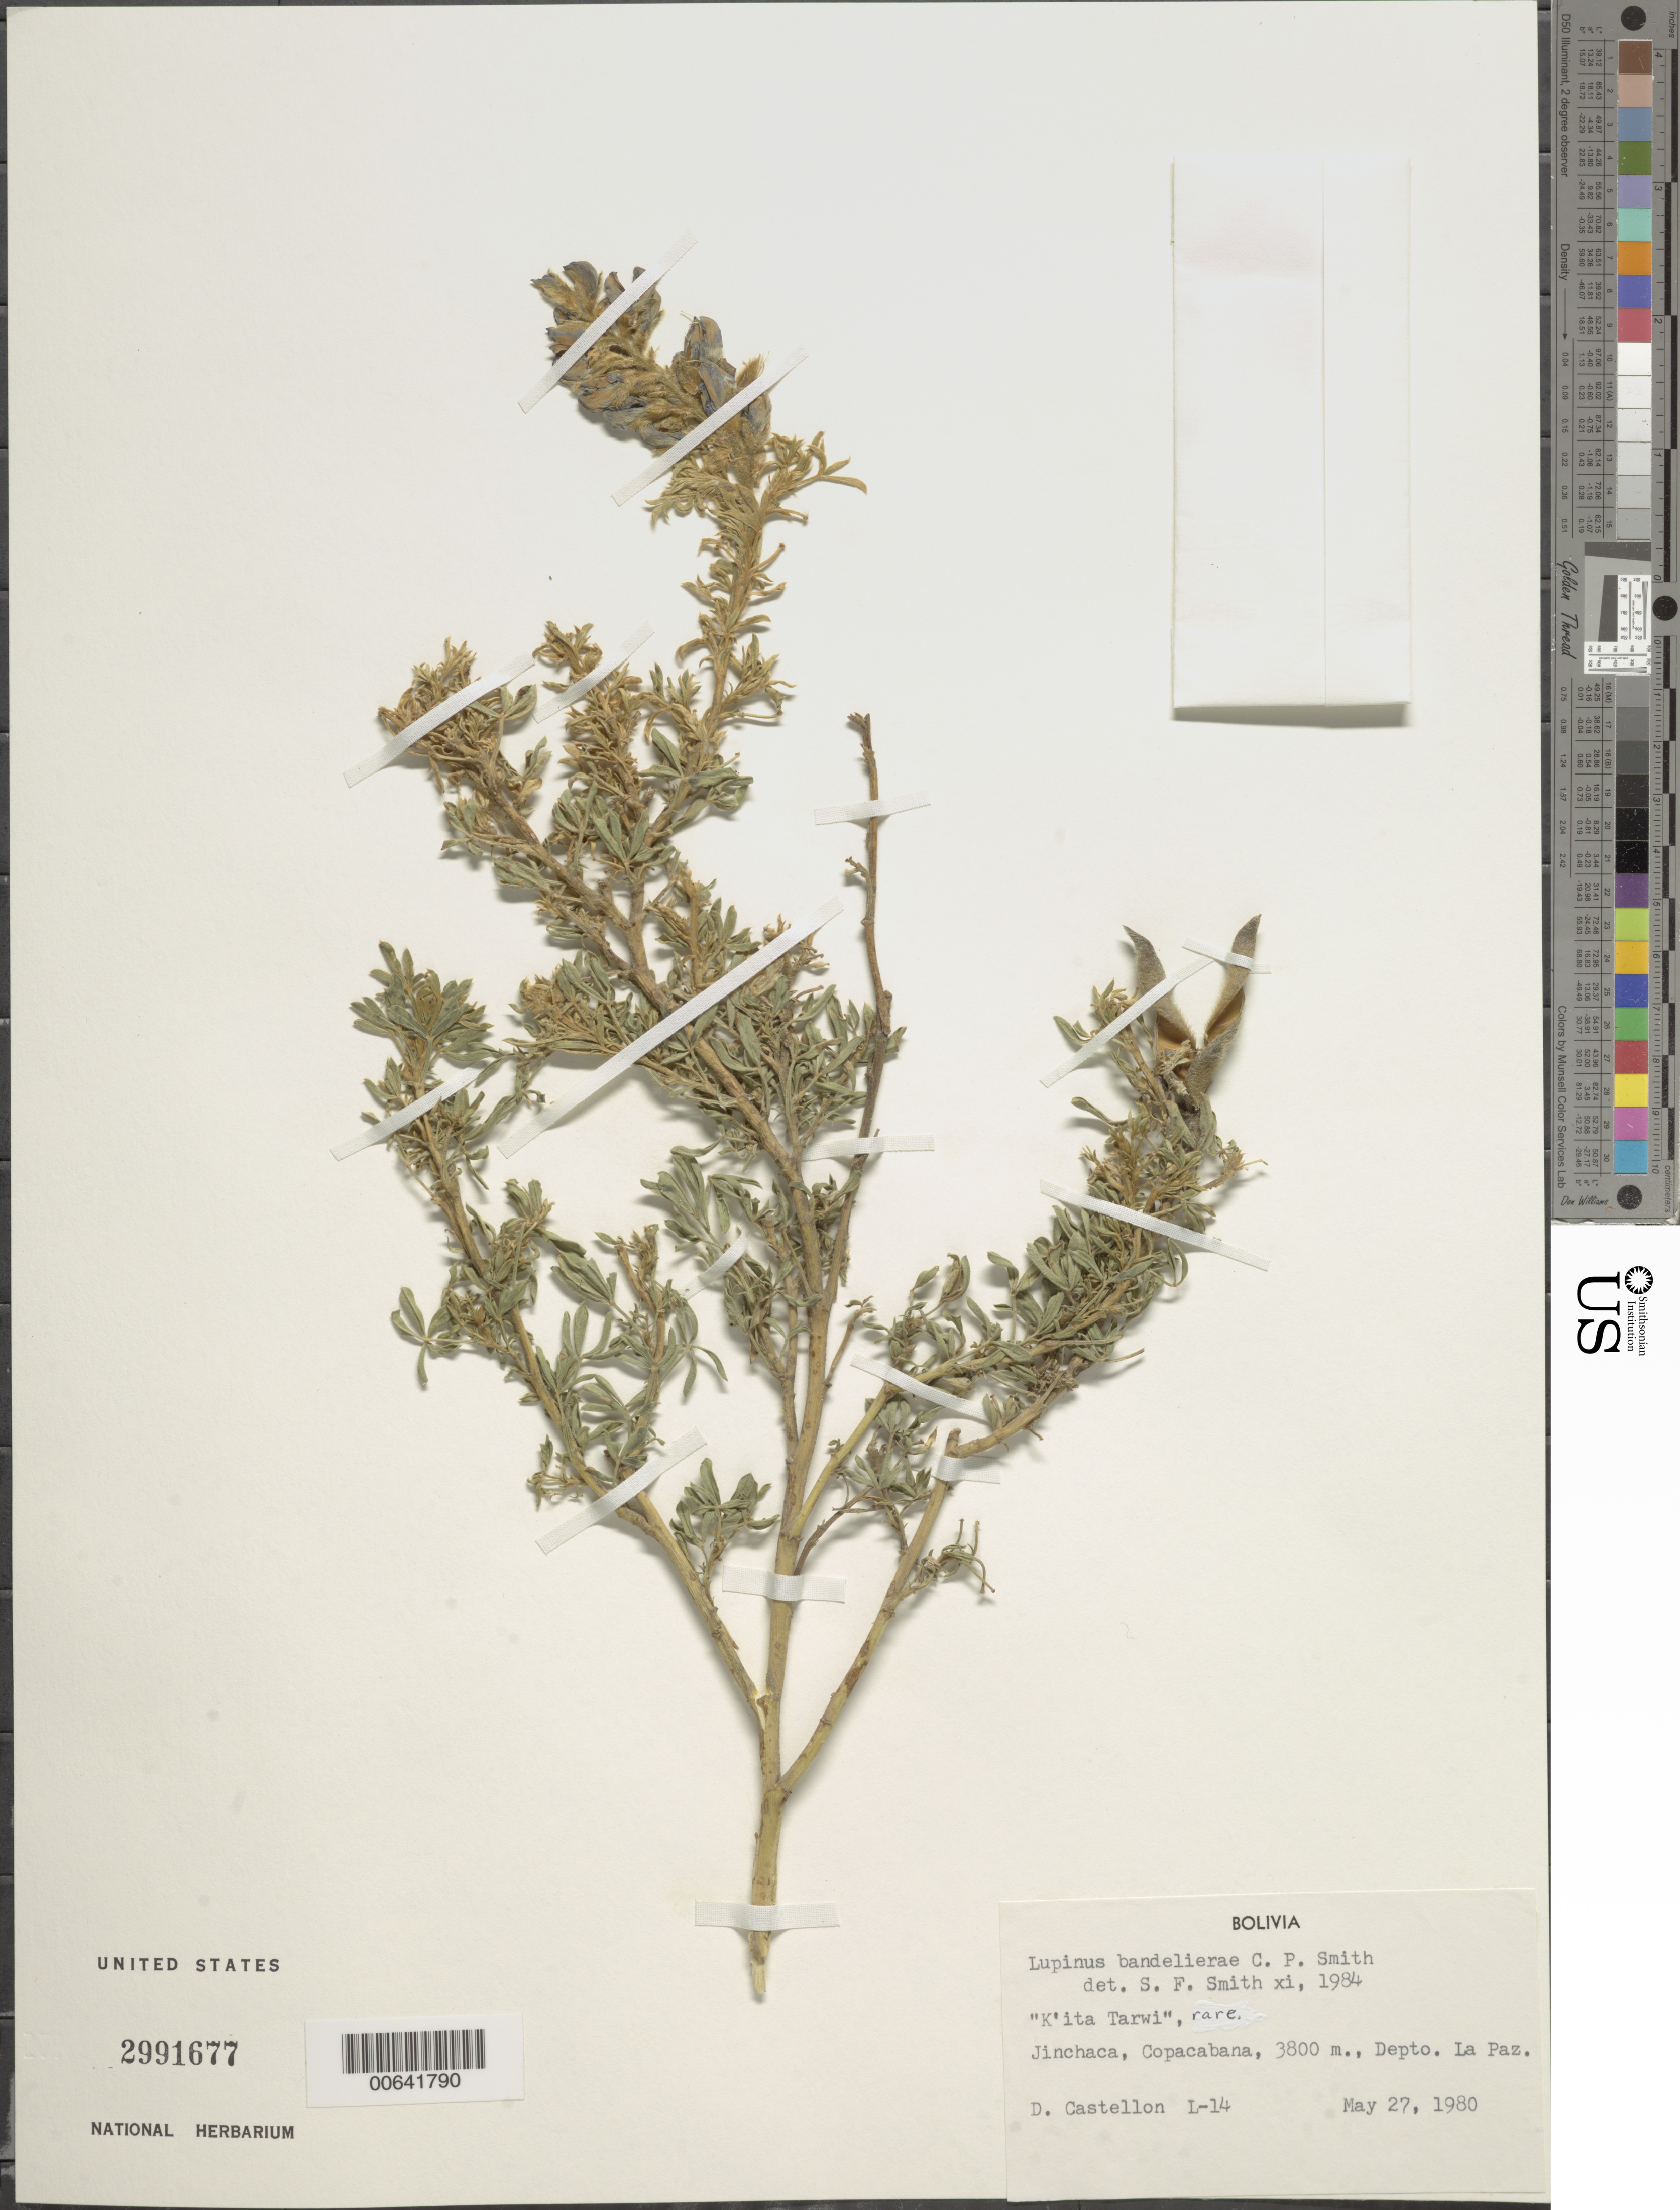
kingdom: Plantae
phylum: Tracheophyta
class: Magnoliopsida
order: Fabales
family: Fabaceae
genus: Lupinus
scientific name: Lupinus bandelierae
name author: C.P. Sm.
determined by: Smith, Stephen F., (US), NMNH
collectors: D. Castellon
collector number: L-14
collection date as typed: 27 May 1980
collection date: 1980-05-27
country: Bolivia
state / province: La Paz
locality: Jinchaca, Copacabana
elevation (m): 3800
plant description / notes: Common name: K'ita tarwi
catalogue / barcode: US 2991677